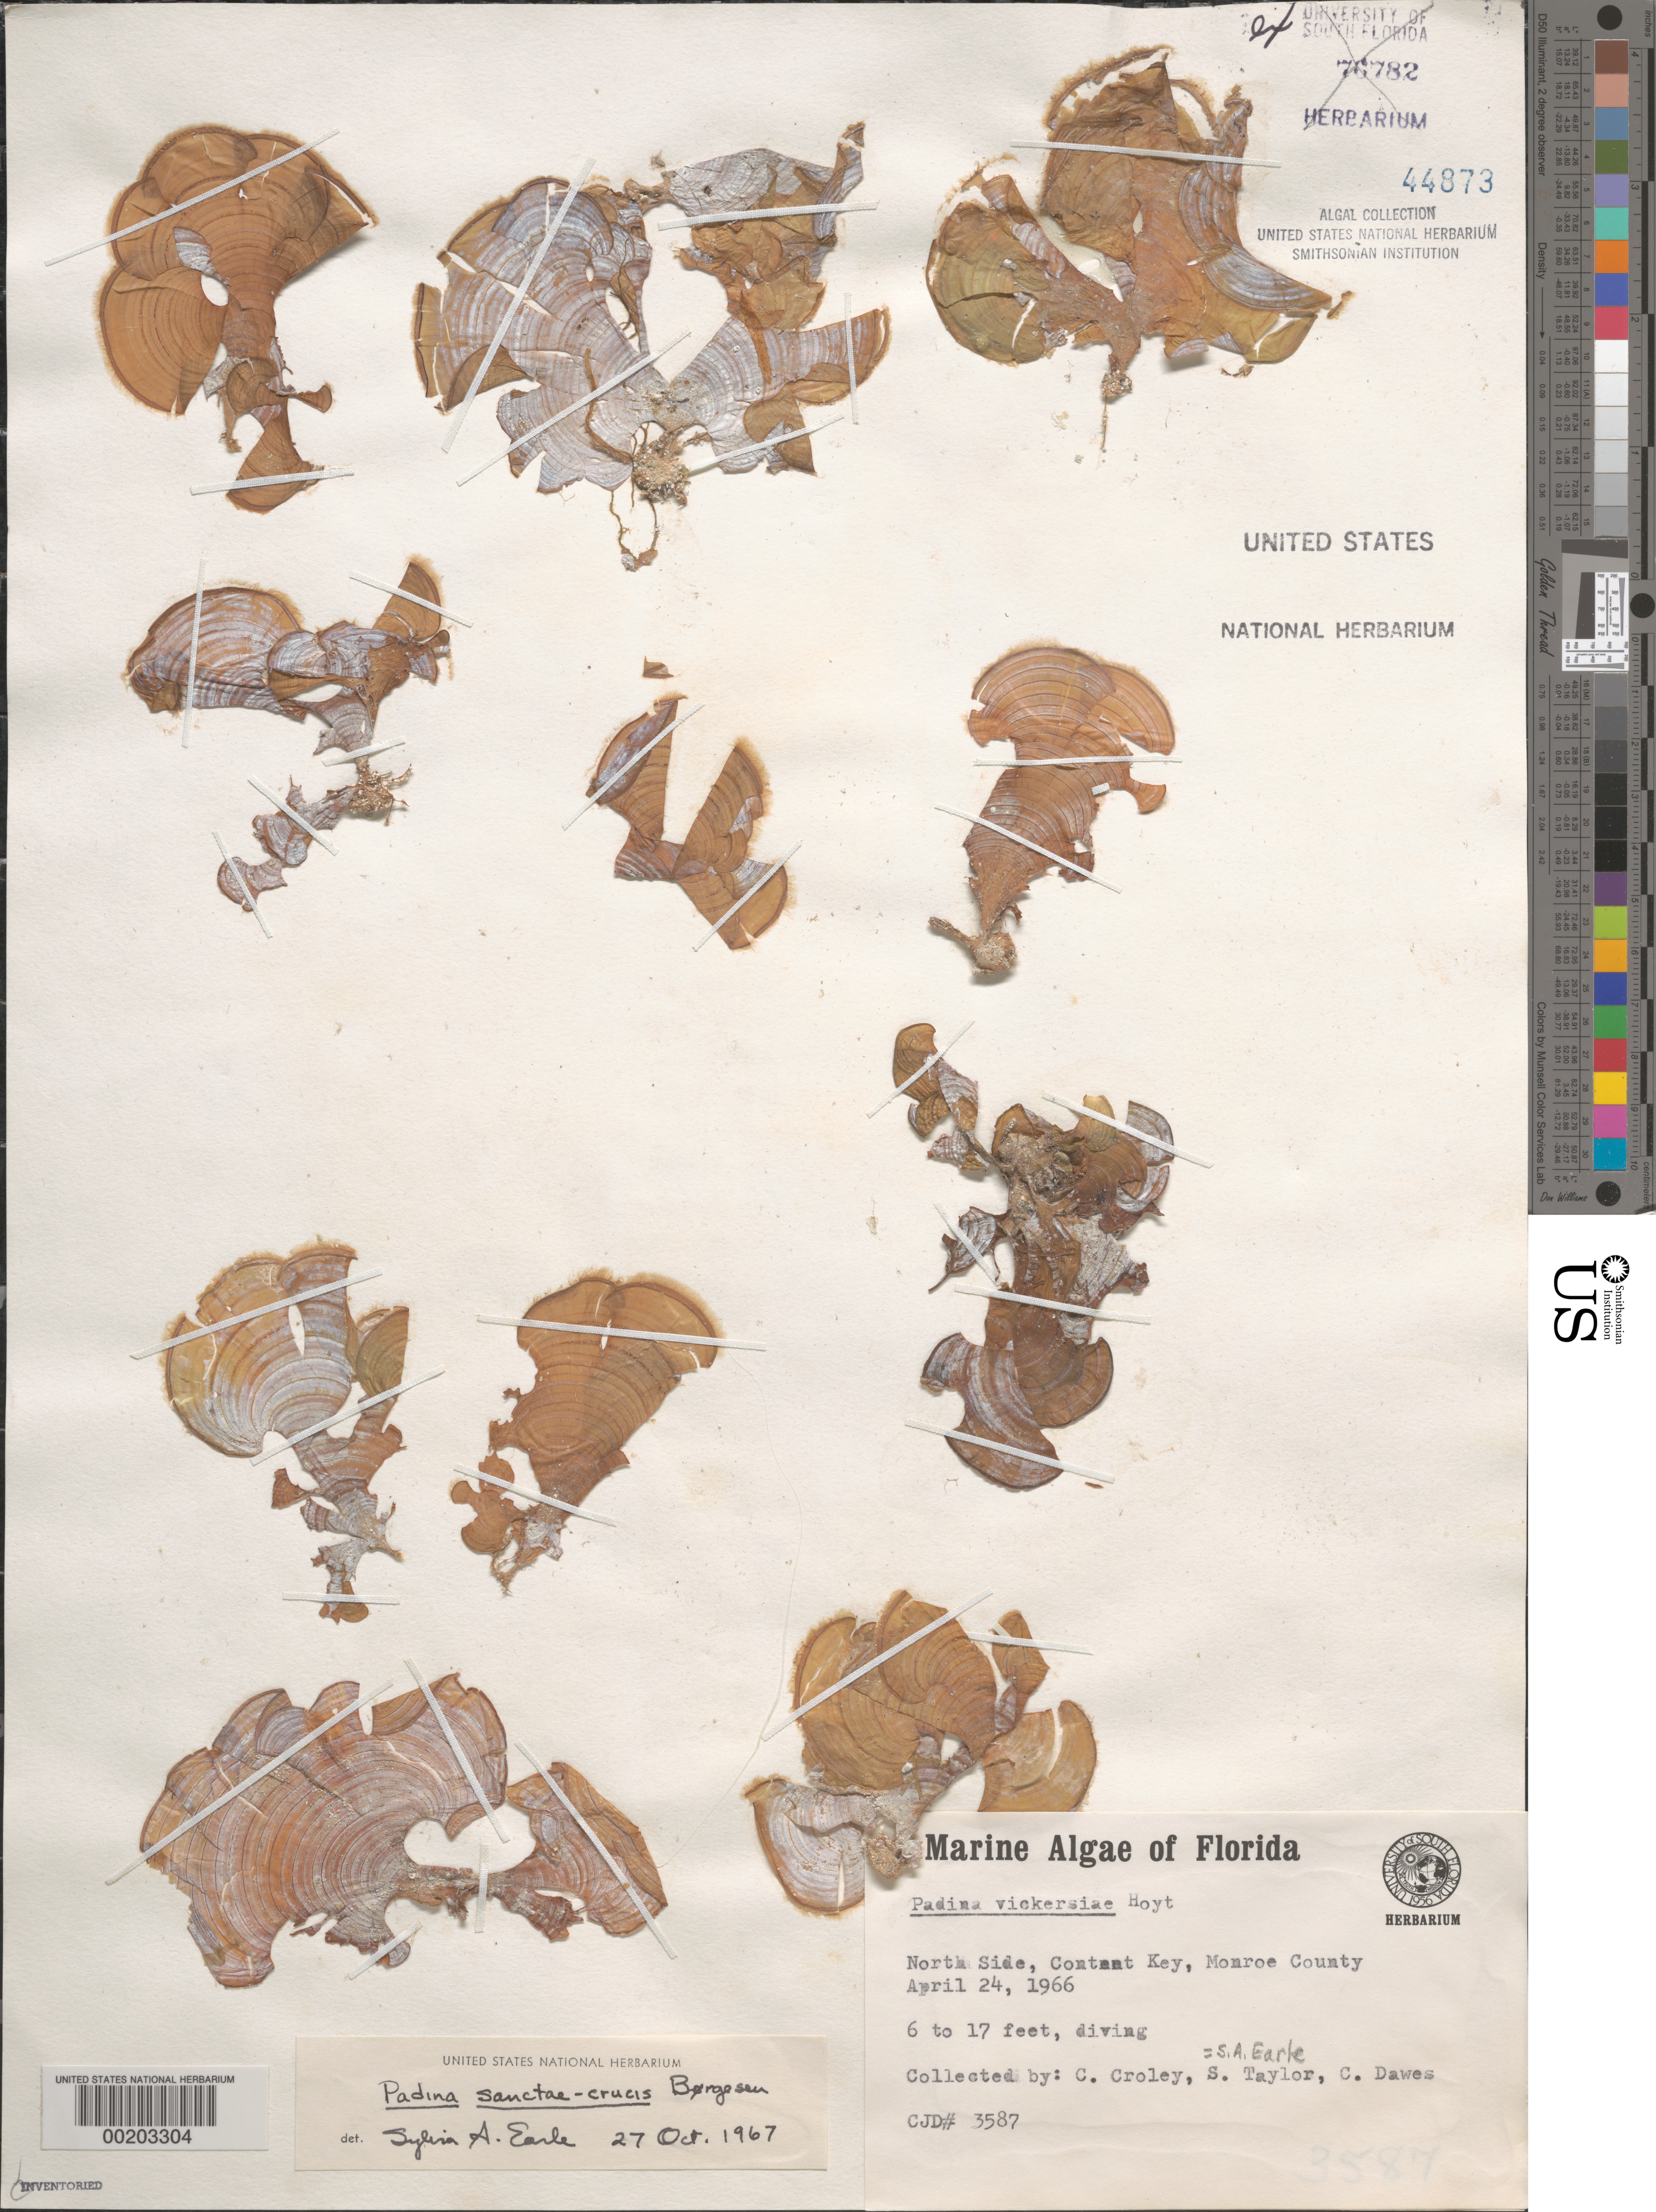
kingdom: Chromista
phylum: Ochrophyta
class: Phaeophyceae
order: Dictyotales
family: Dictyotaceae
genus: Padina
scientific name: Padina sanctae-crucis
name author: Børgesen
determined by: Earle, S. A.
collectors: F. C. Croley, S. A. Earle & C. Dawes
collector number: Cjd 3587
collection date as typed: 24 Apr 1966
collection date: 1966-04-24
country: United States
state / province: Florida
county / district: Monroe County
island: Content Keys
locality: North side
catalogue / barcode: US 44873